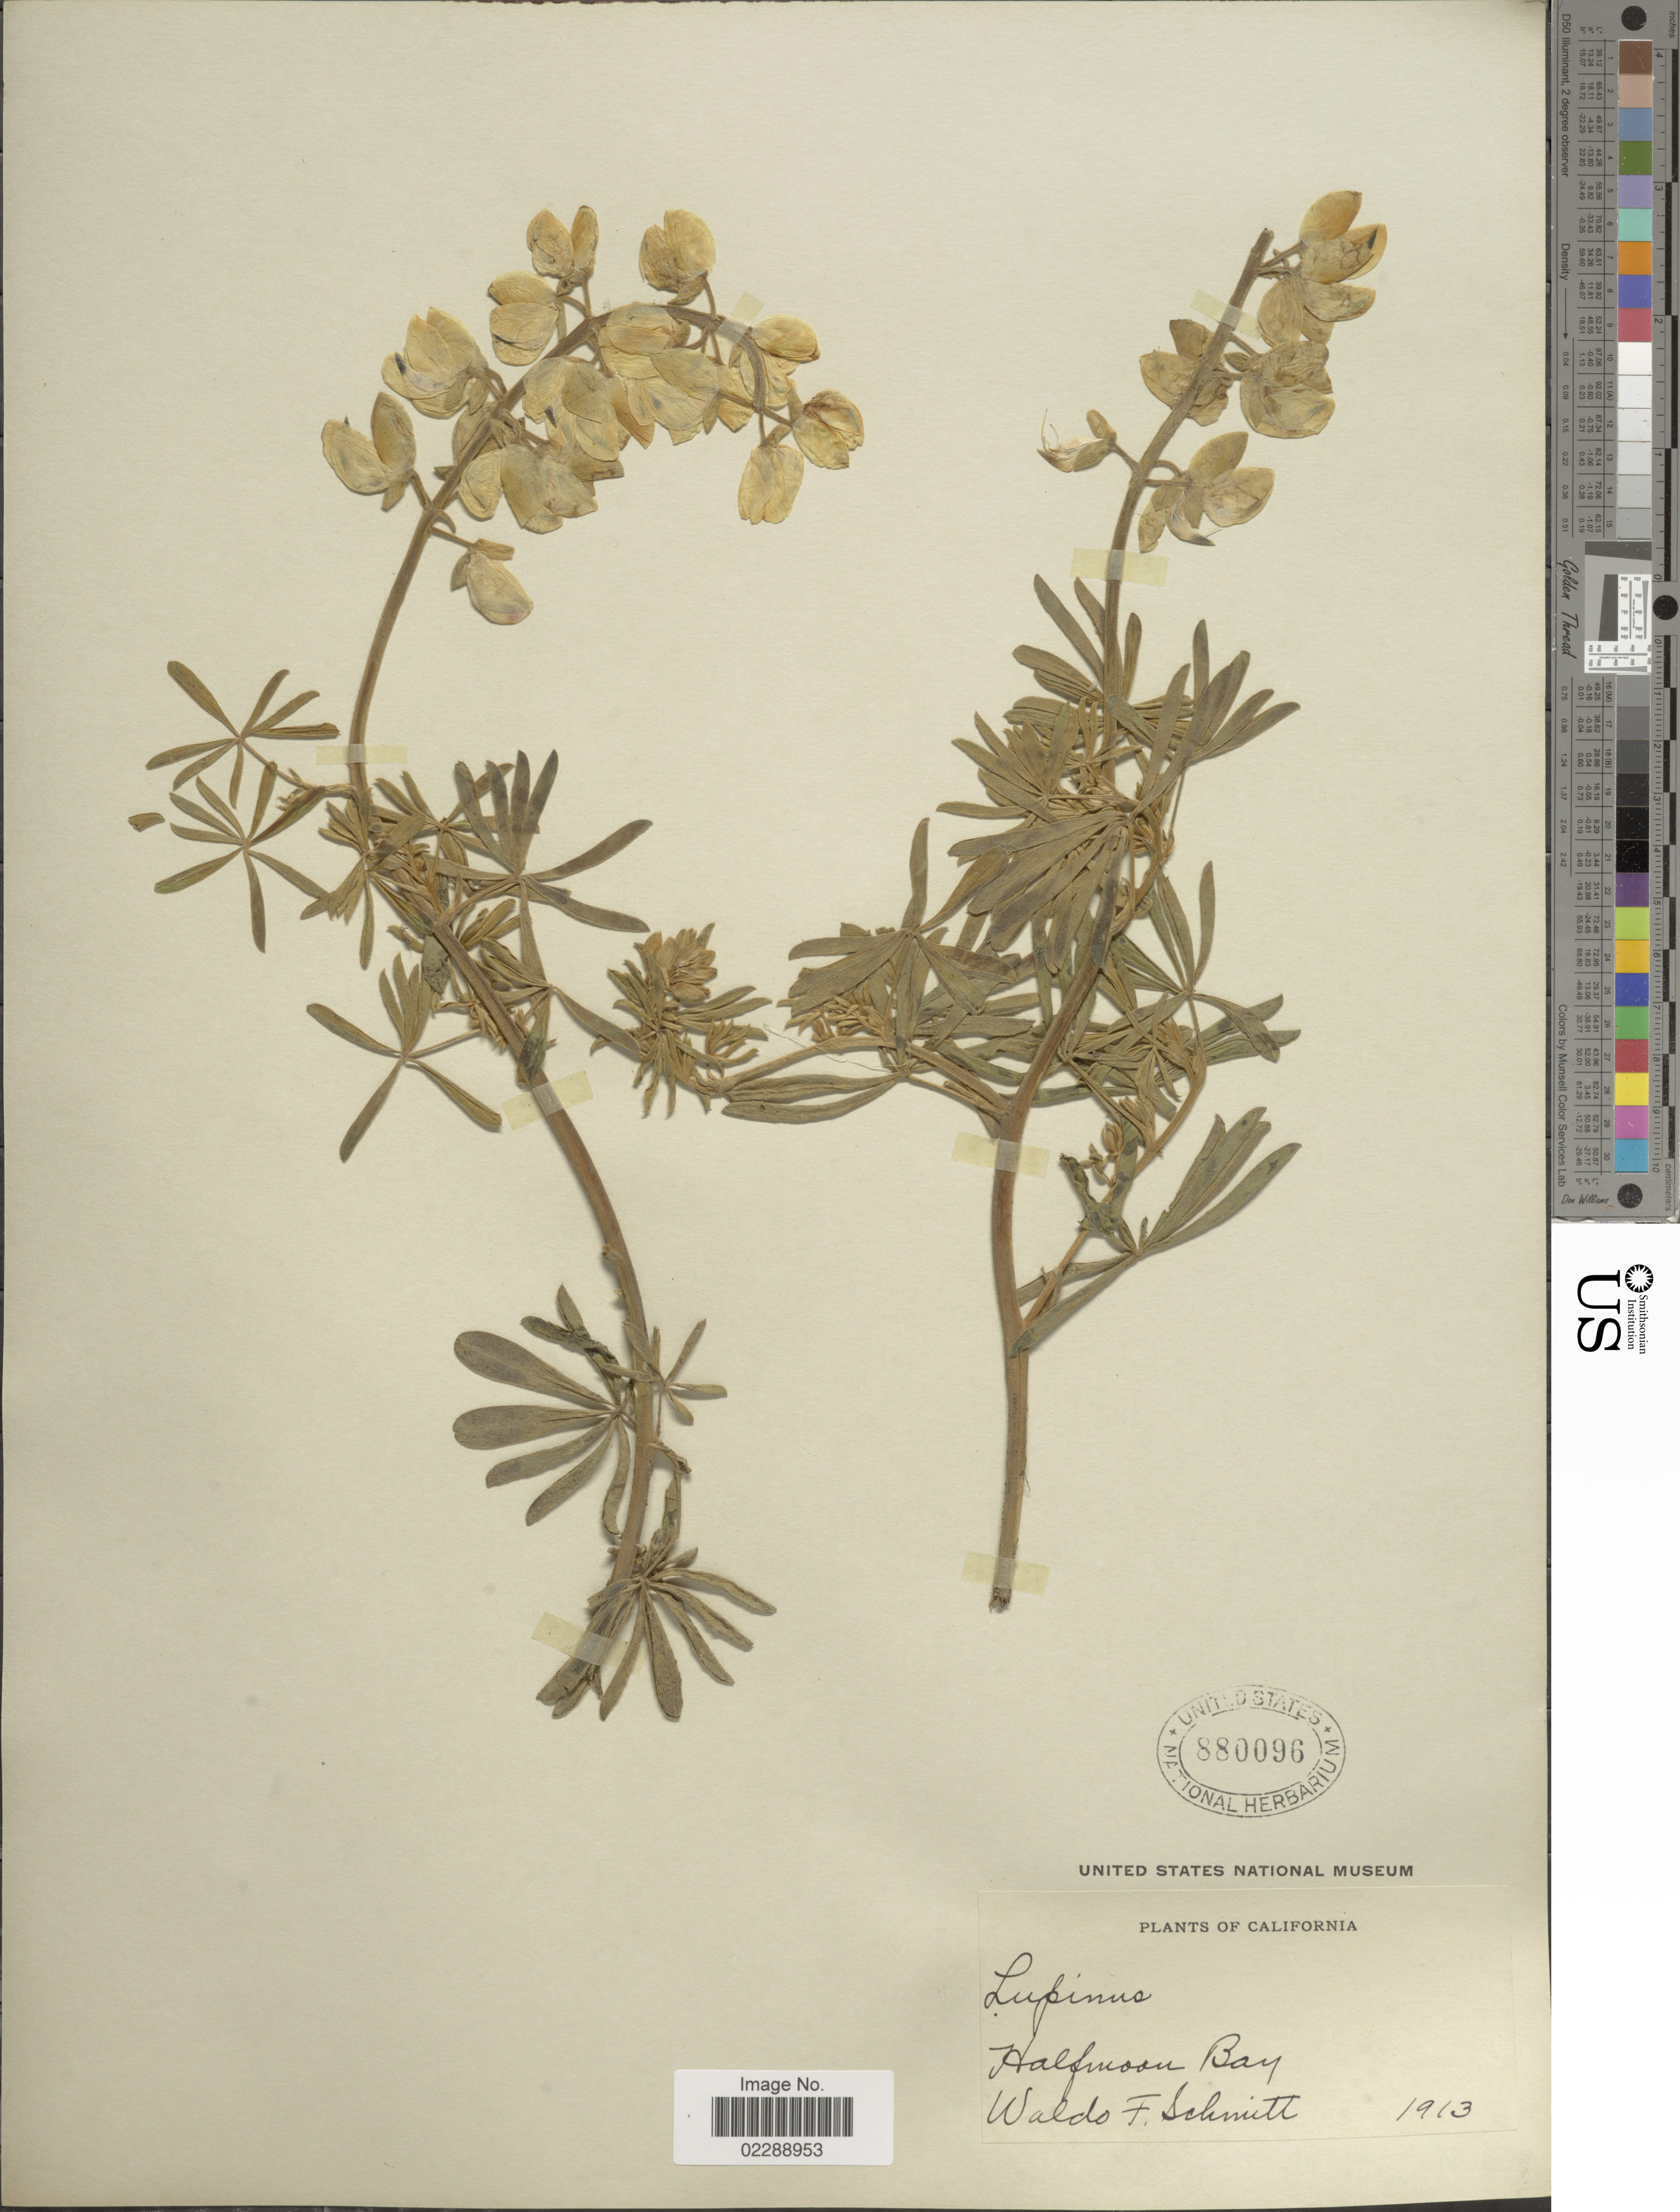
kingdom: Plantae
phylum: Tracheophyta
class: Magnoliopsida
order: Fabales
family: Fabaceae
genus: Lupinus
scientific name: Lupinus sp.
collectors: W. F. Schmitt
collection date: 1913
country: United States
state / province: California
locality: Halfmoon Bay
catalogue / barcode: US 880096